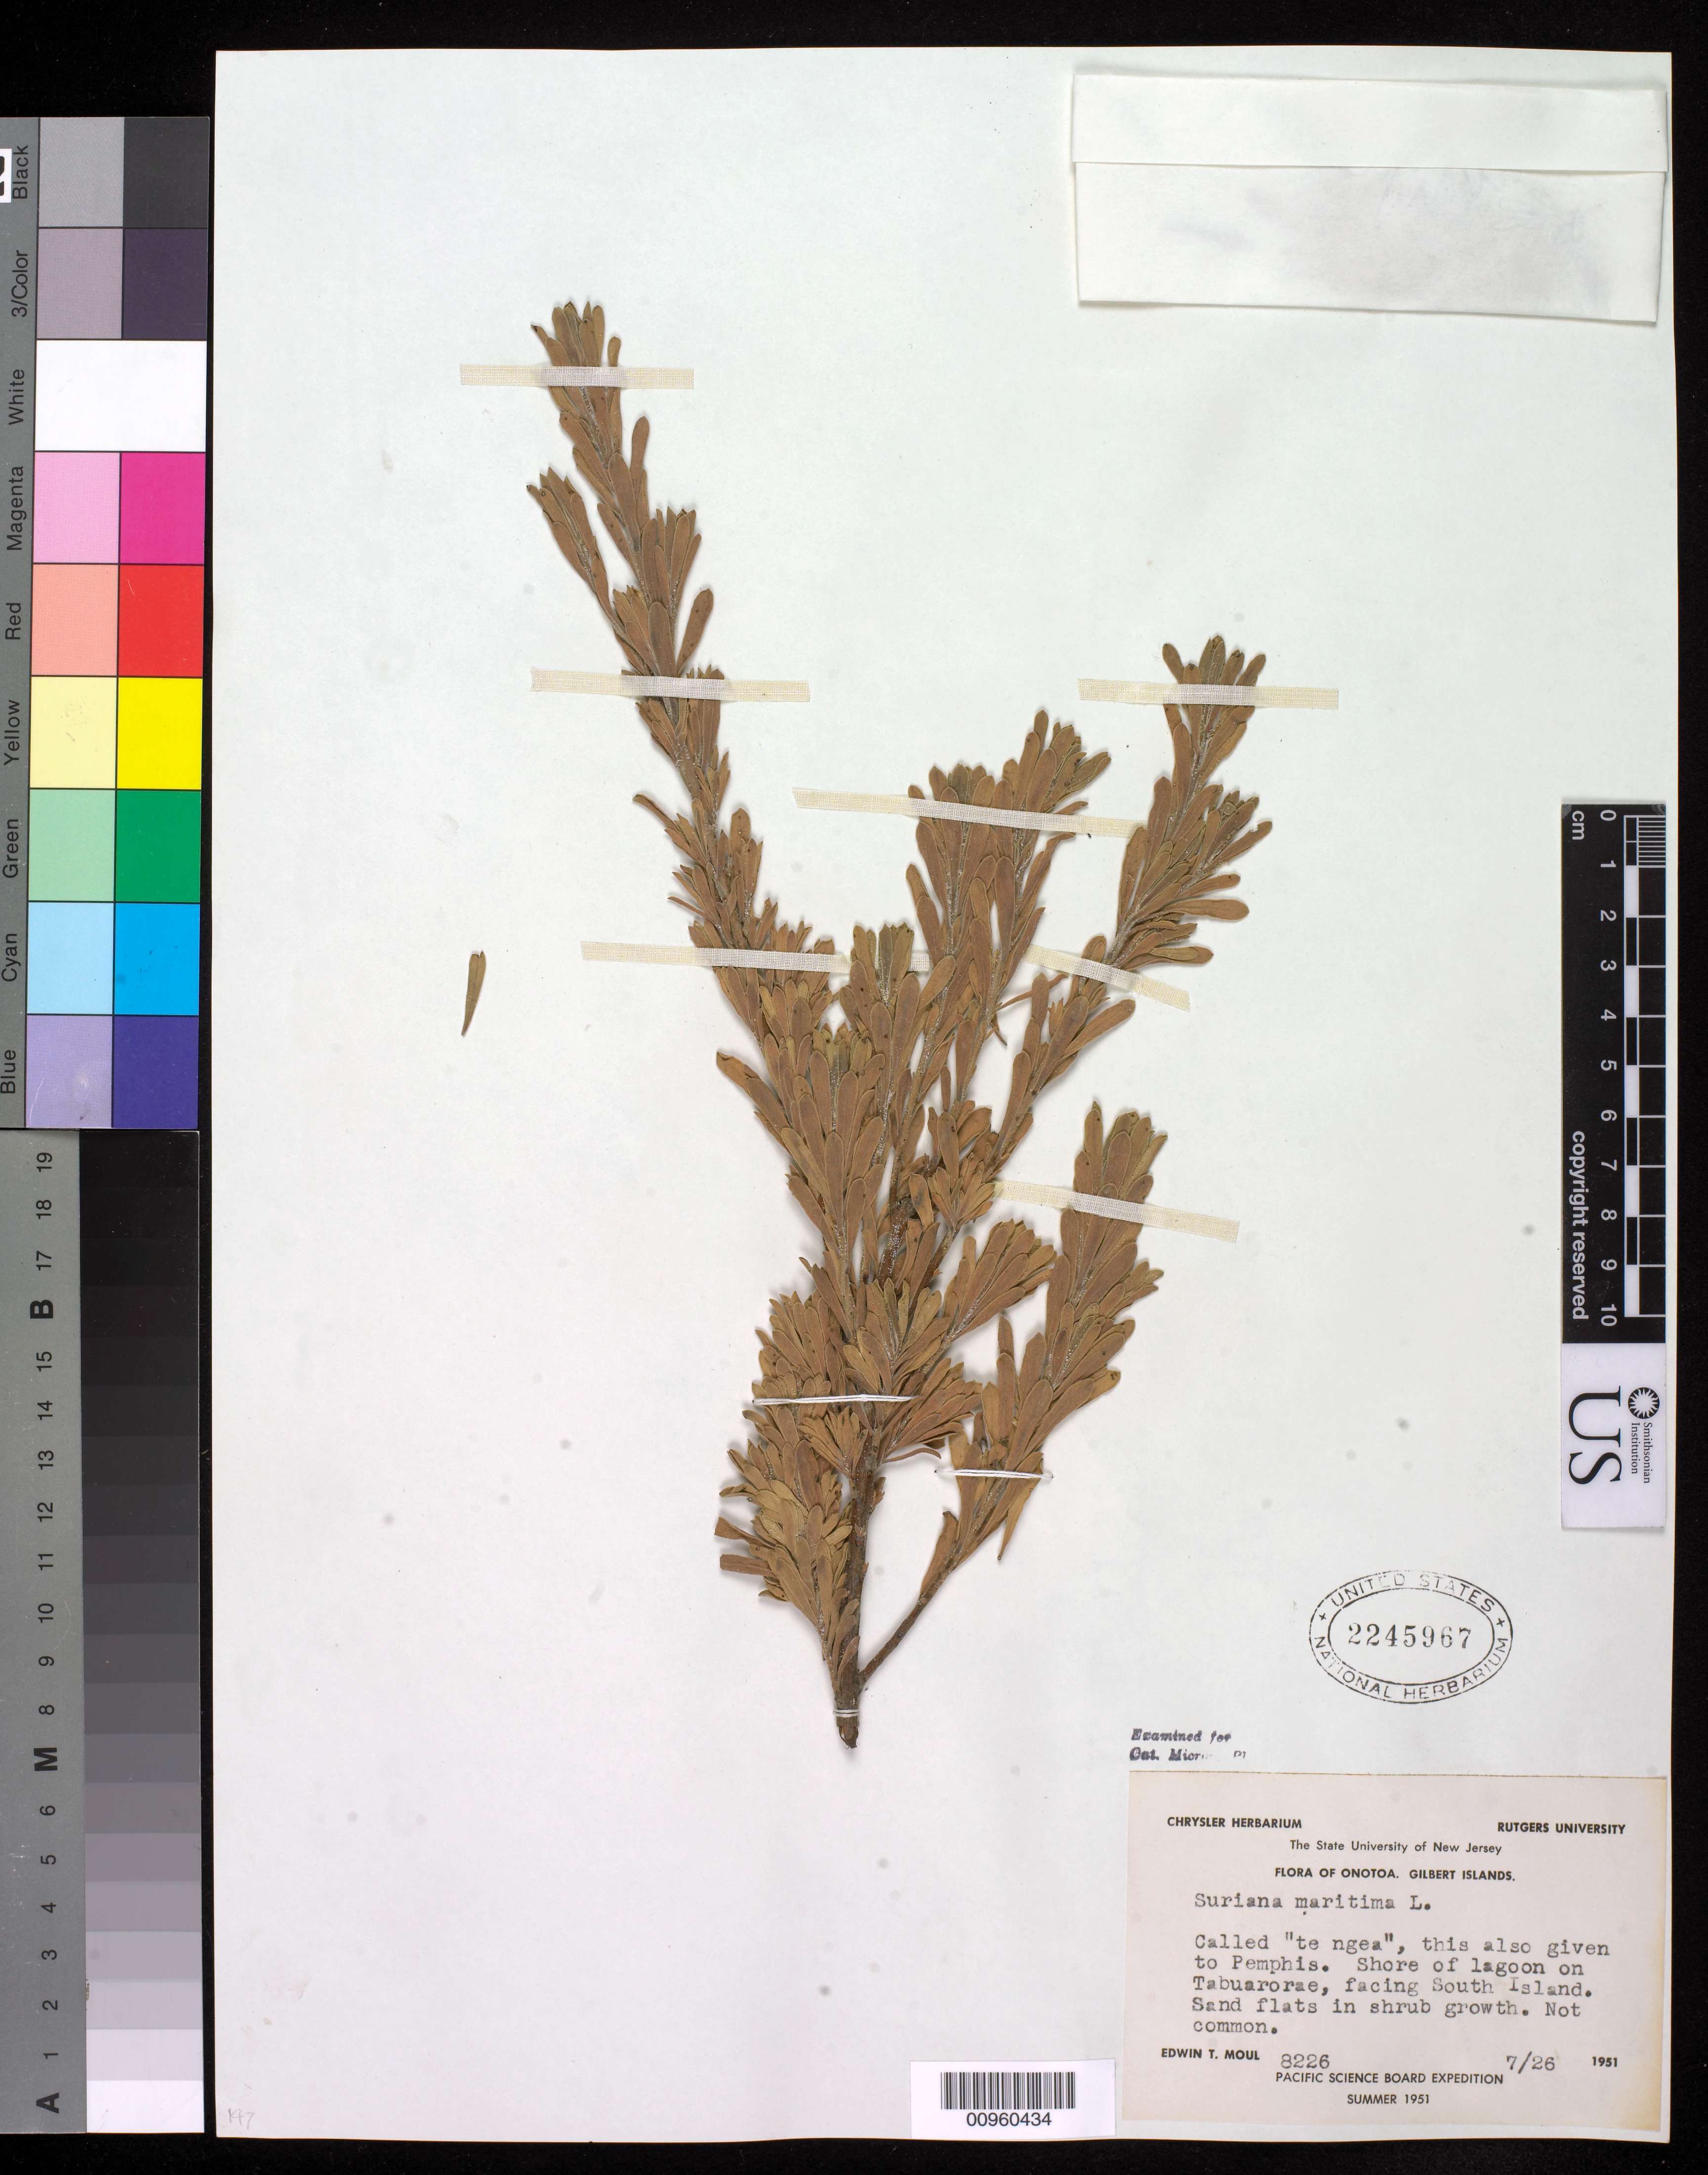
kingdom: Plantae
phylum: Tracheophyta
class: Magnoliopsida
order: Fabales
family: Surianaceae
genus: Suriana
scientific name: Suriana maritima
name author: L.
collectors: E. T. Moul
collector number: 8226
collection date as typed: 26 Jul 1951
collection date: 1951-07-26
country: Kiribati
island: Onotoa Atoll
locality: Tabuarorae lagoon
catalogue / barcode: US 2245967